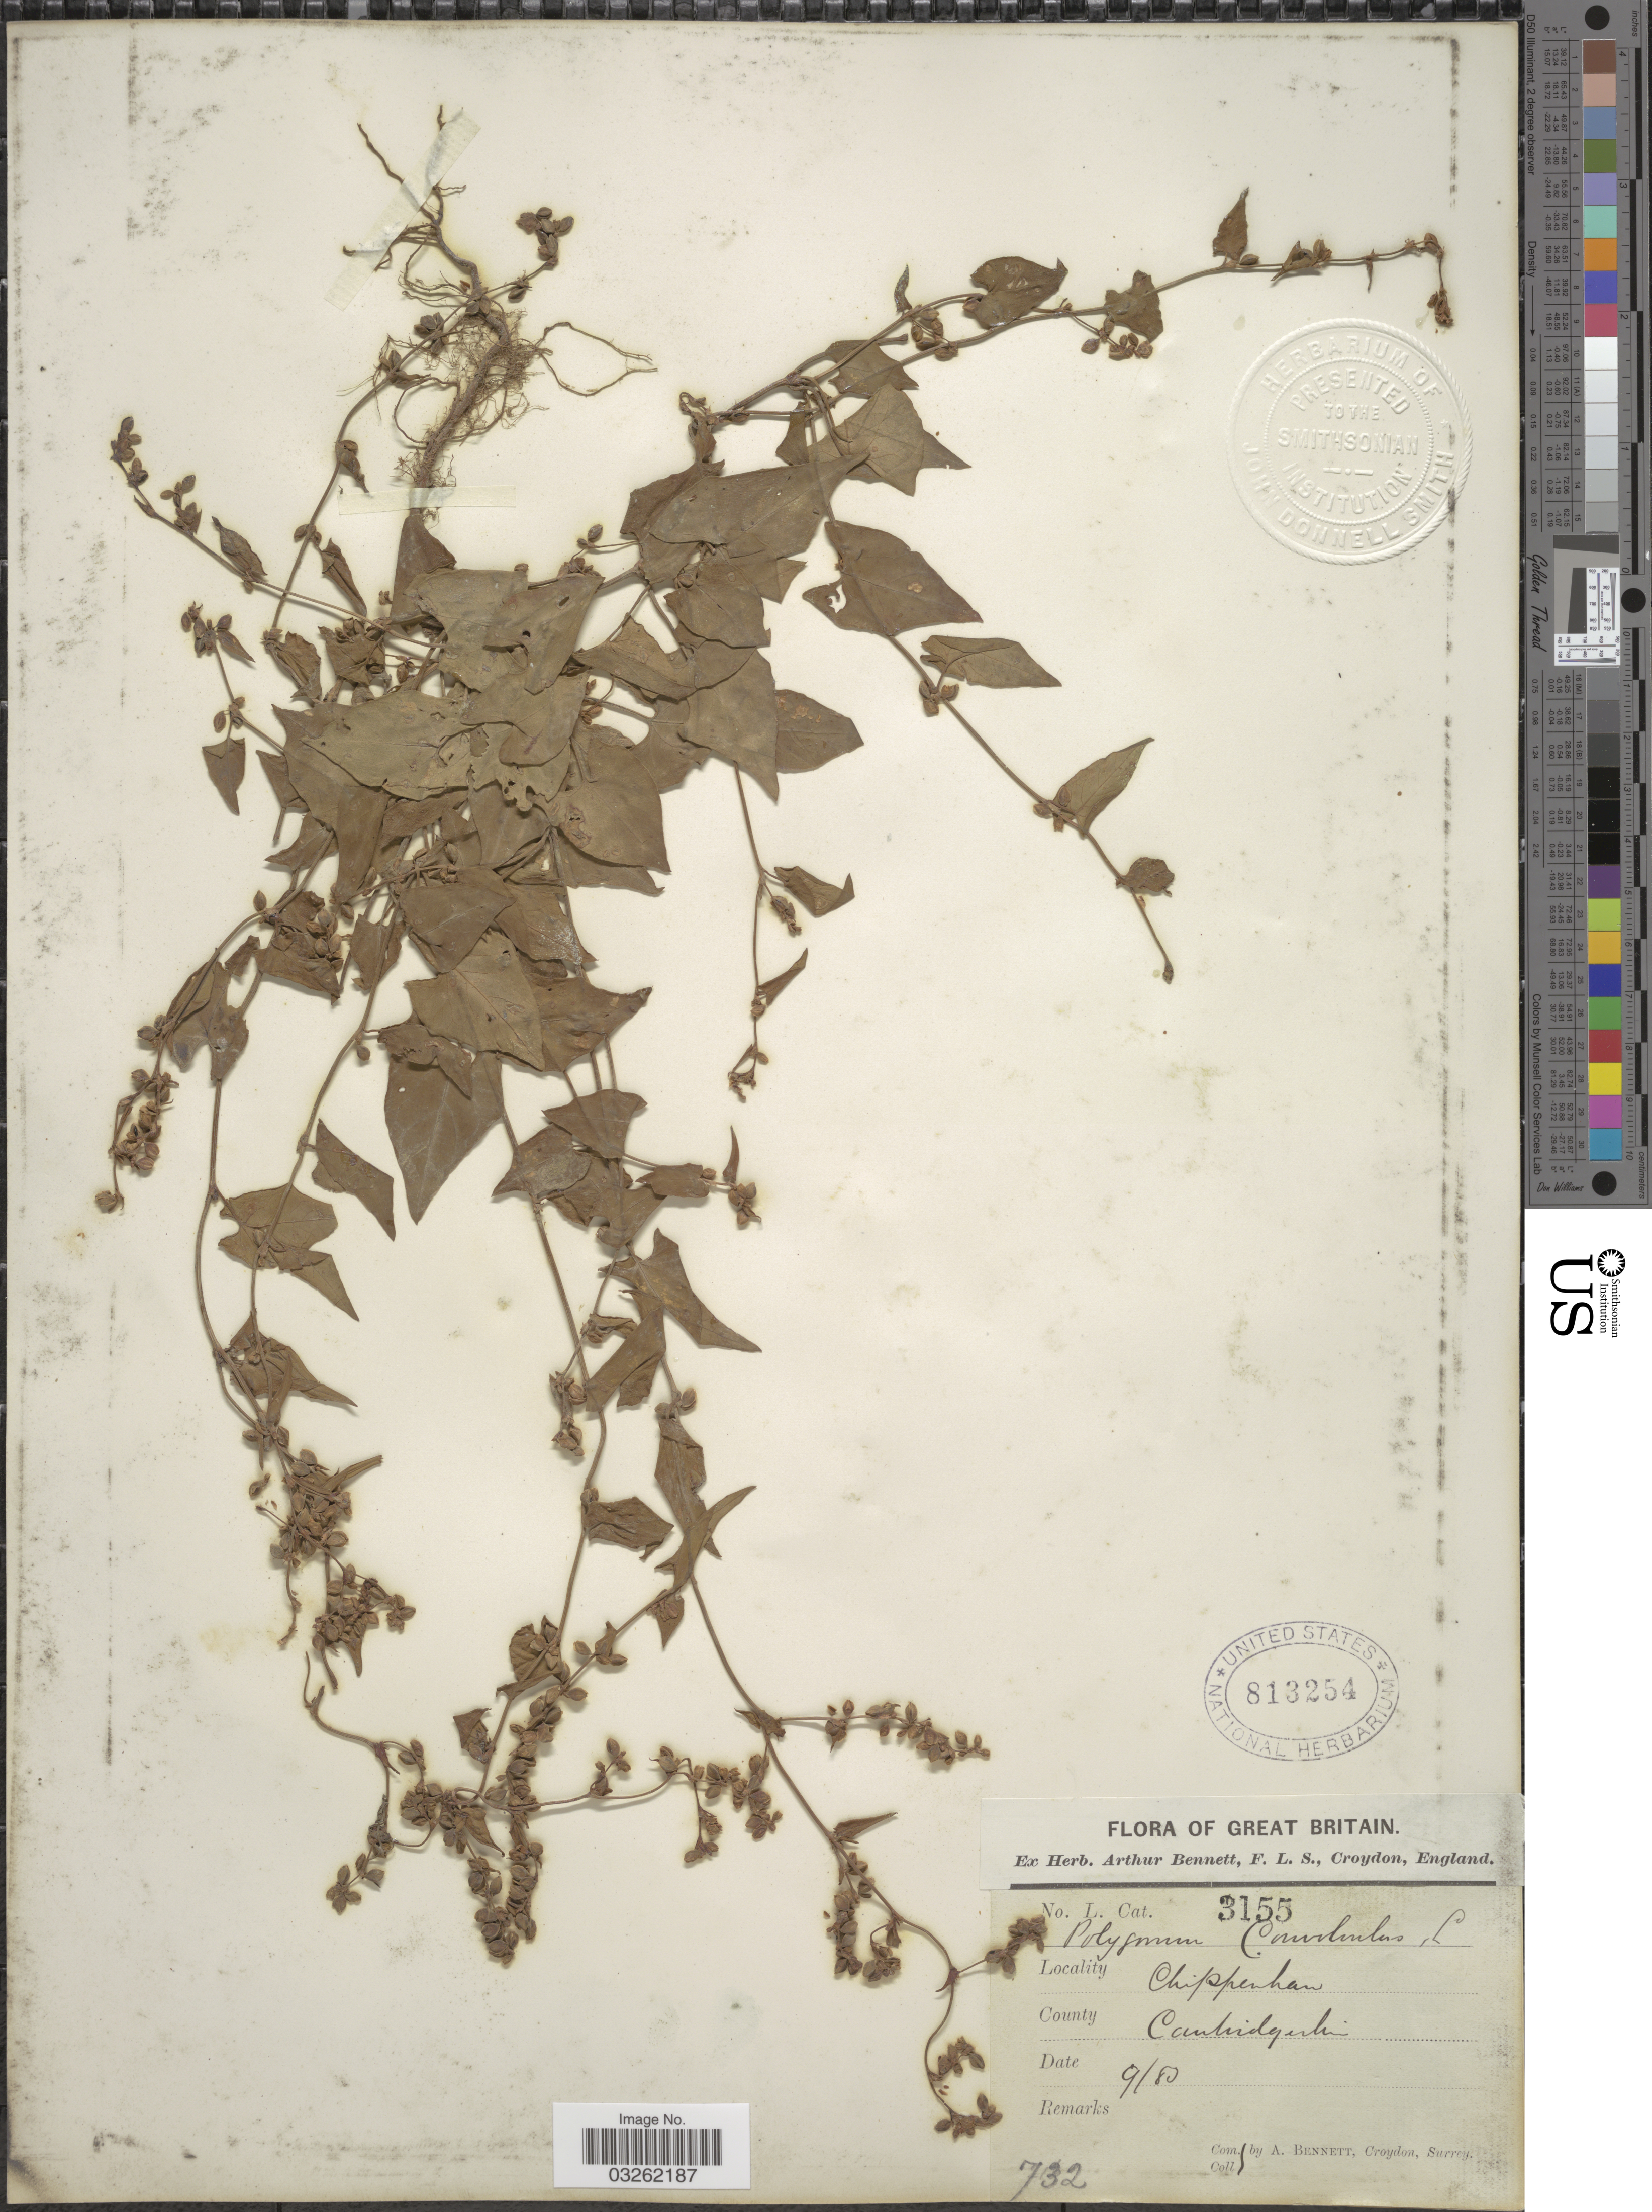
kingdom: Plantae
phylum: Tracheophyta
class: Magnoliopsida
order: Caryophyllales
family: Polygonaceae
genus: Fallopia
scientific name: Fallopia convolvulus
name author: (L.) Á. Löve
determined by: Strong, M. T., (US), Smithsonian Institution - National Museum of Natural History (UNITED STATES)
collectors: A. Bennett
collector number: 3155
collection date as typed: Transcribed d/m/y: /9/83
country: United Kingdom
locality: Great Britain. Chippenham. County Cambridgeshire.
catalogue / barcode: US 813254